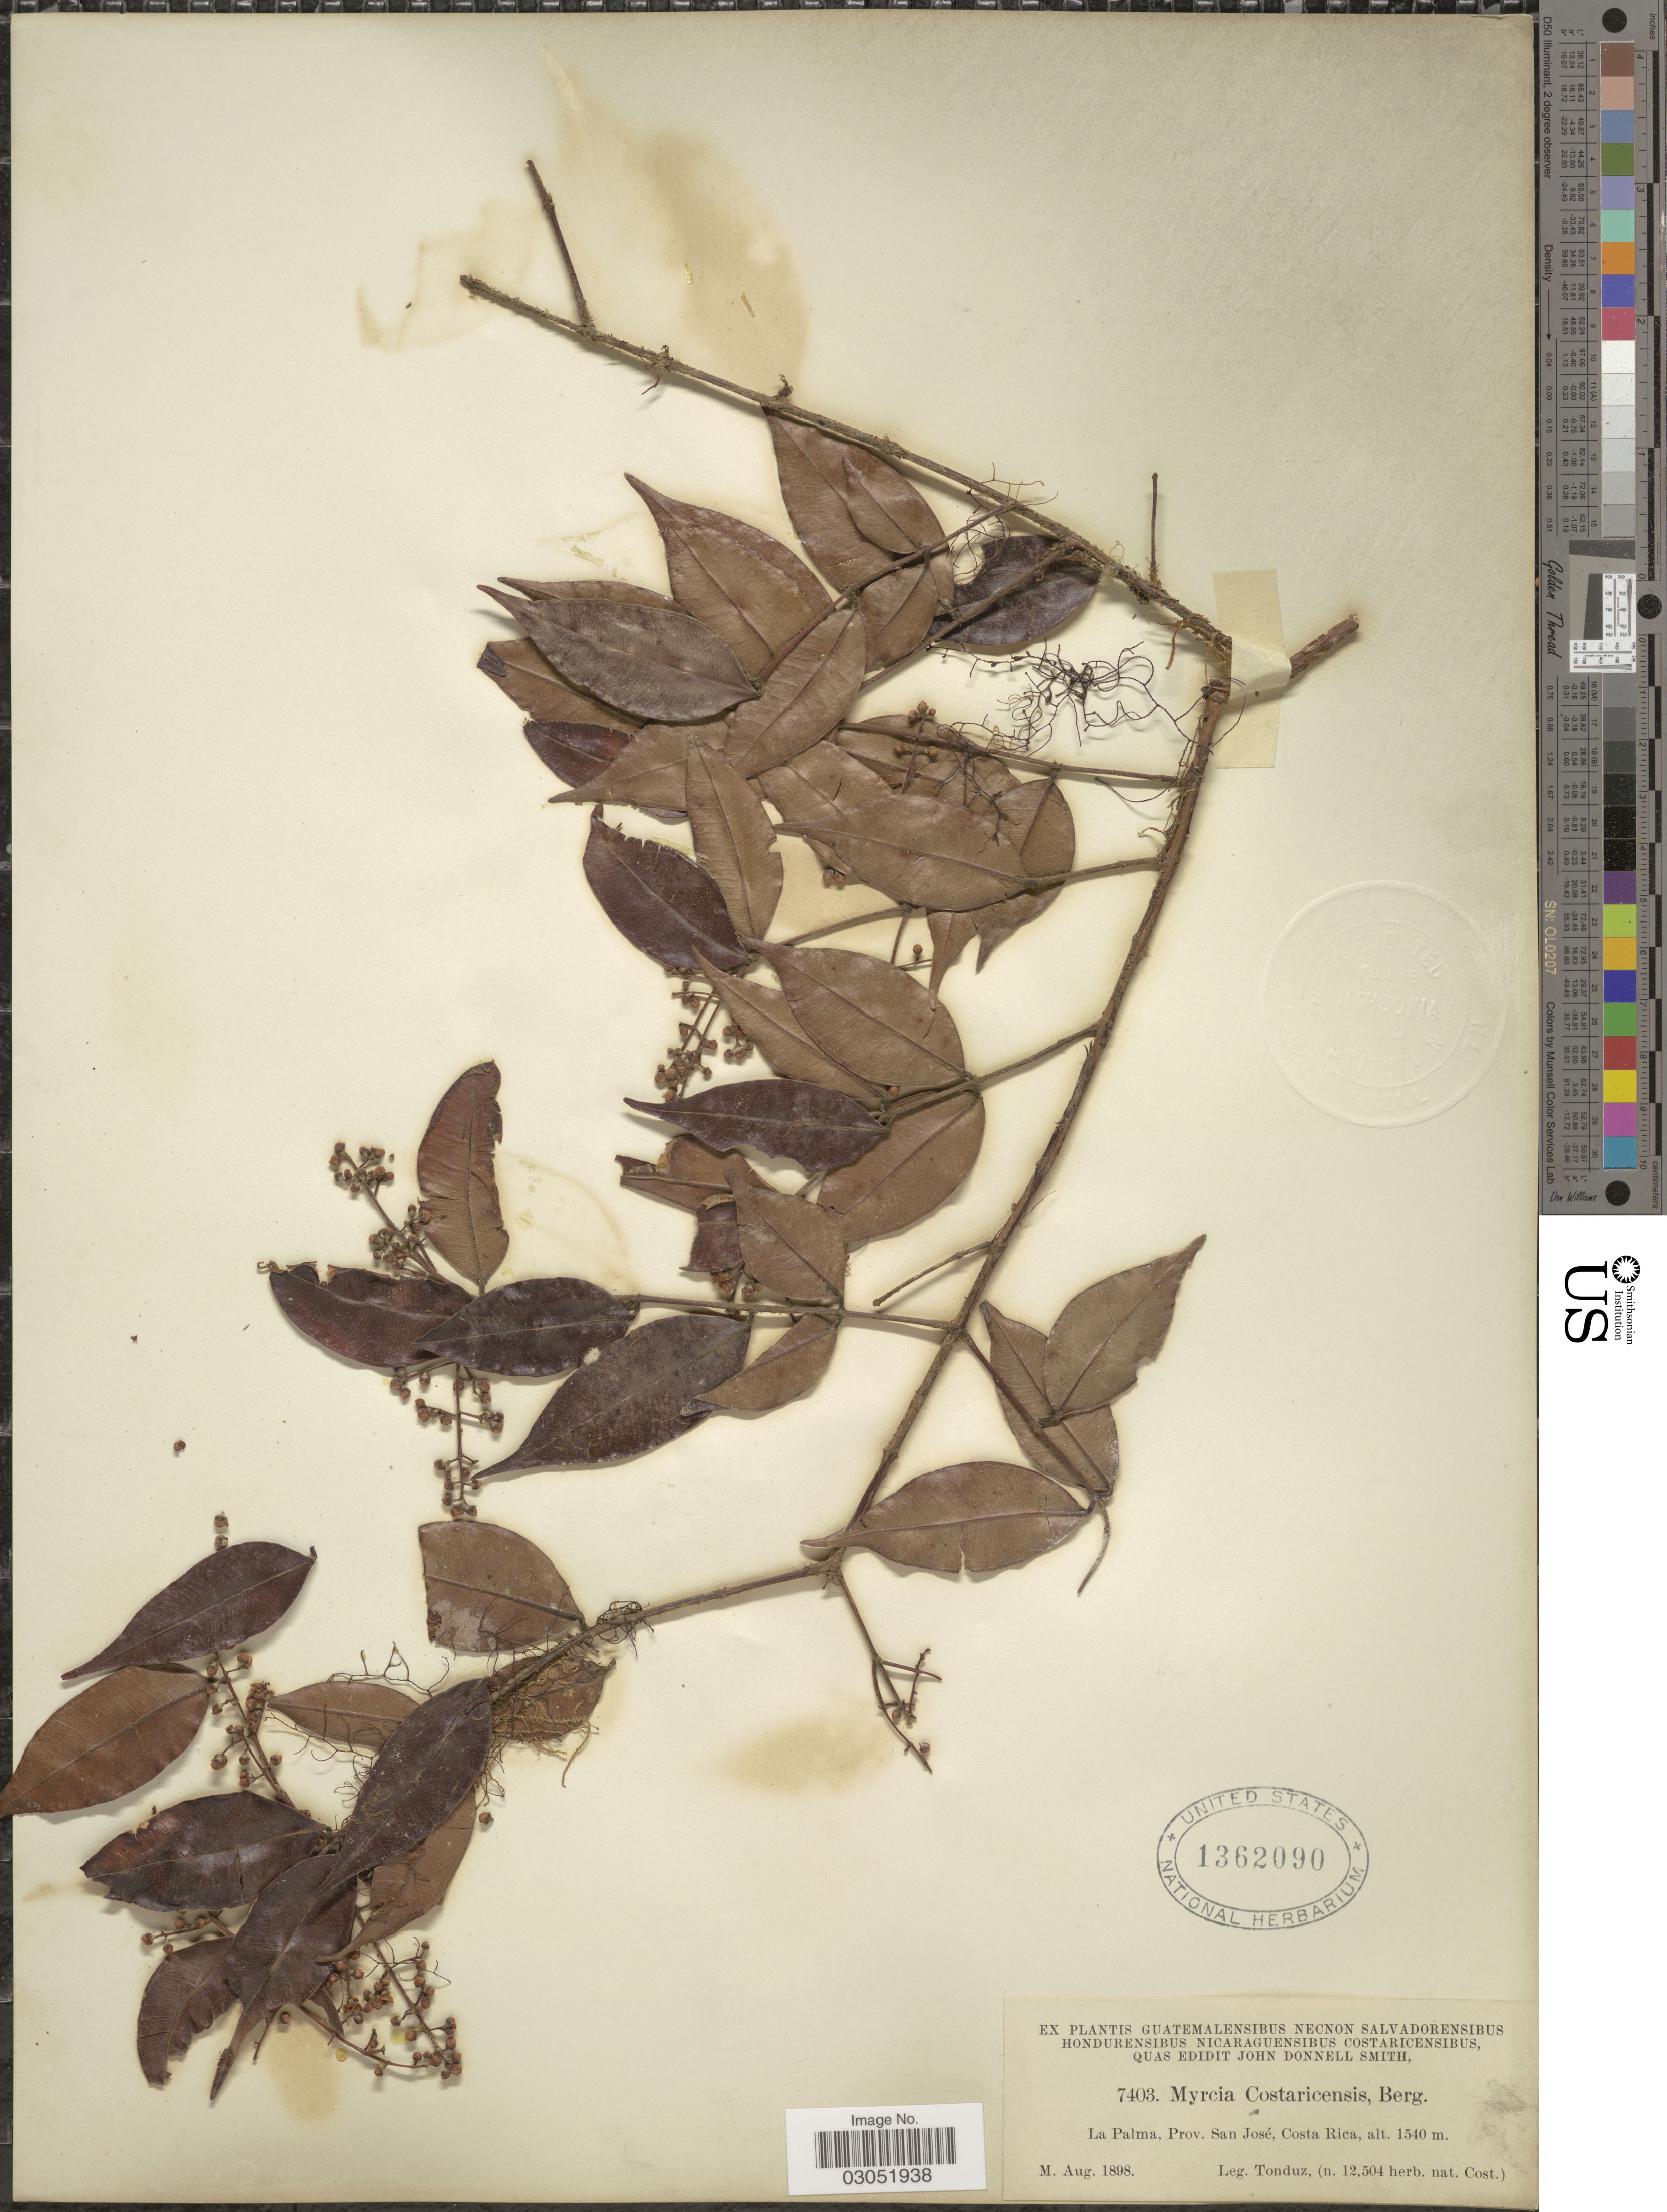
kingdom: Plantae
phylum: Tracheophyta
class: Magnoliopsida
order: Myrtales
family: Myrtaceae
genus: Myrcia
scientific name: Myrcia splendens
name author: (Sw.) DC.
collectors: Tonduz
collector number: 7403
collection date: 1898-08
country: Costa Rica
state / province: San José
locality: La Palma.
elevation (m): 1540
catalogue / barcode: US 1362090